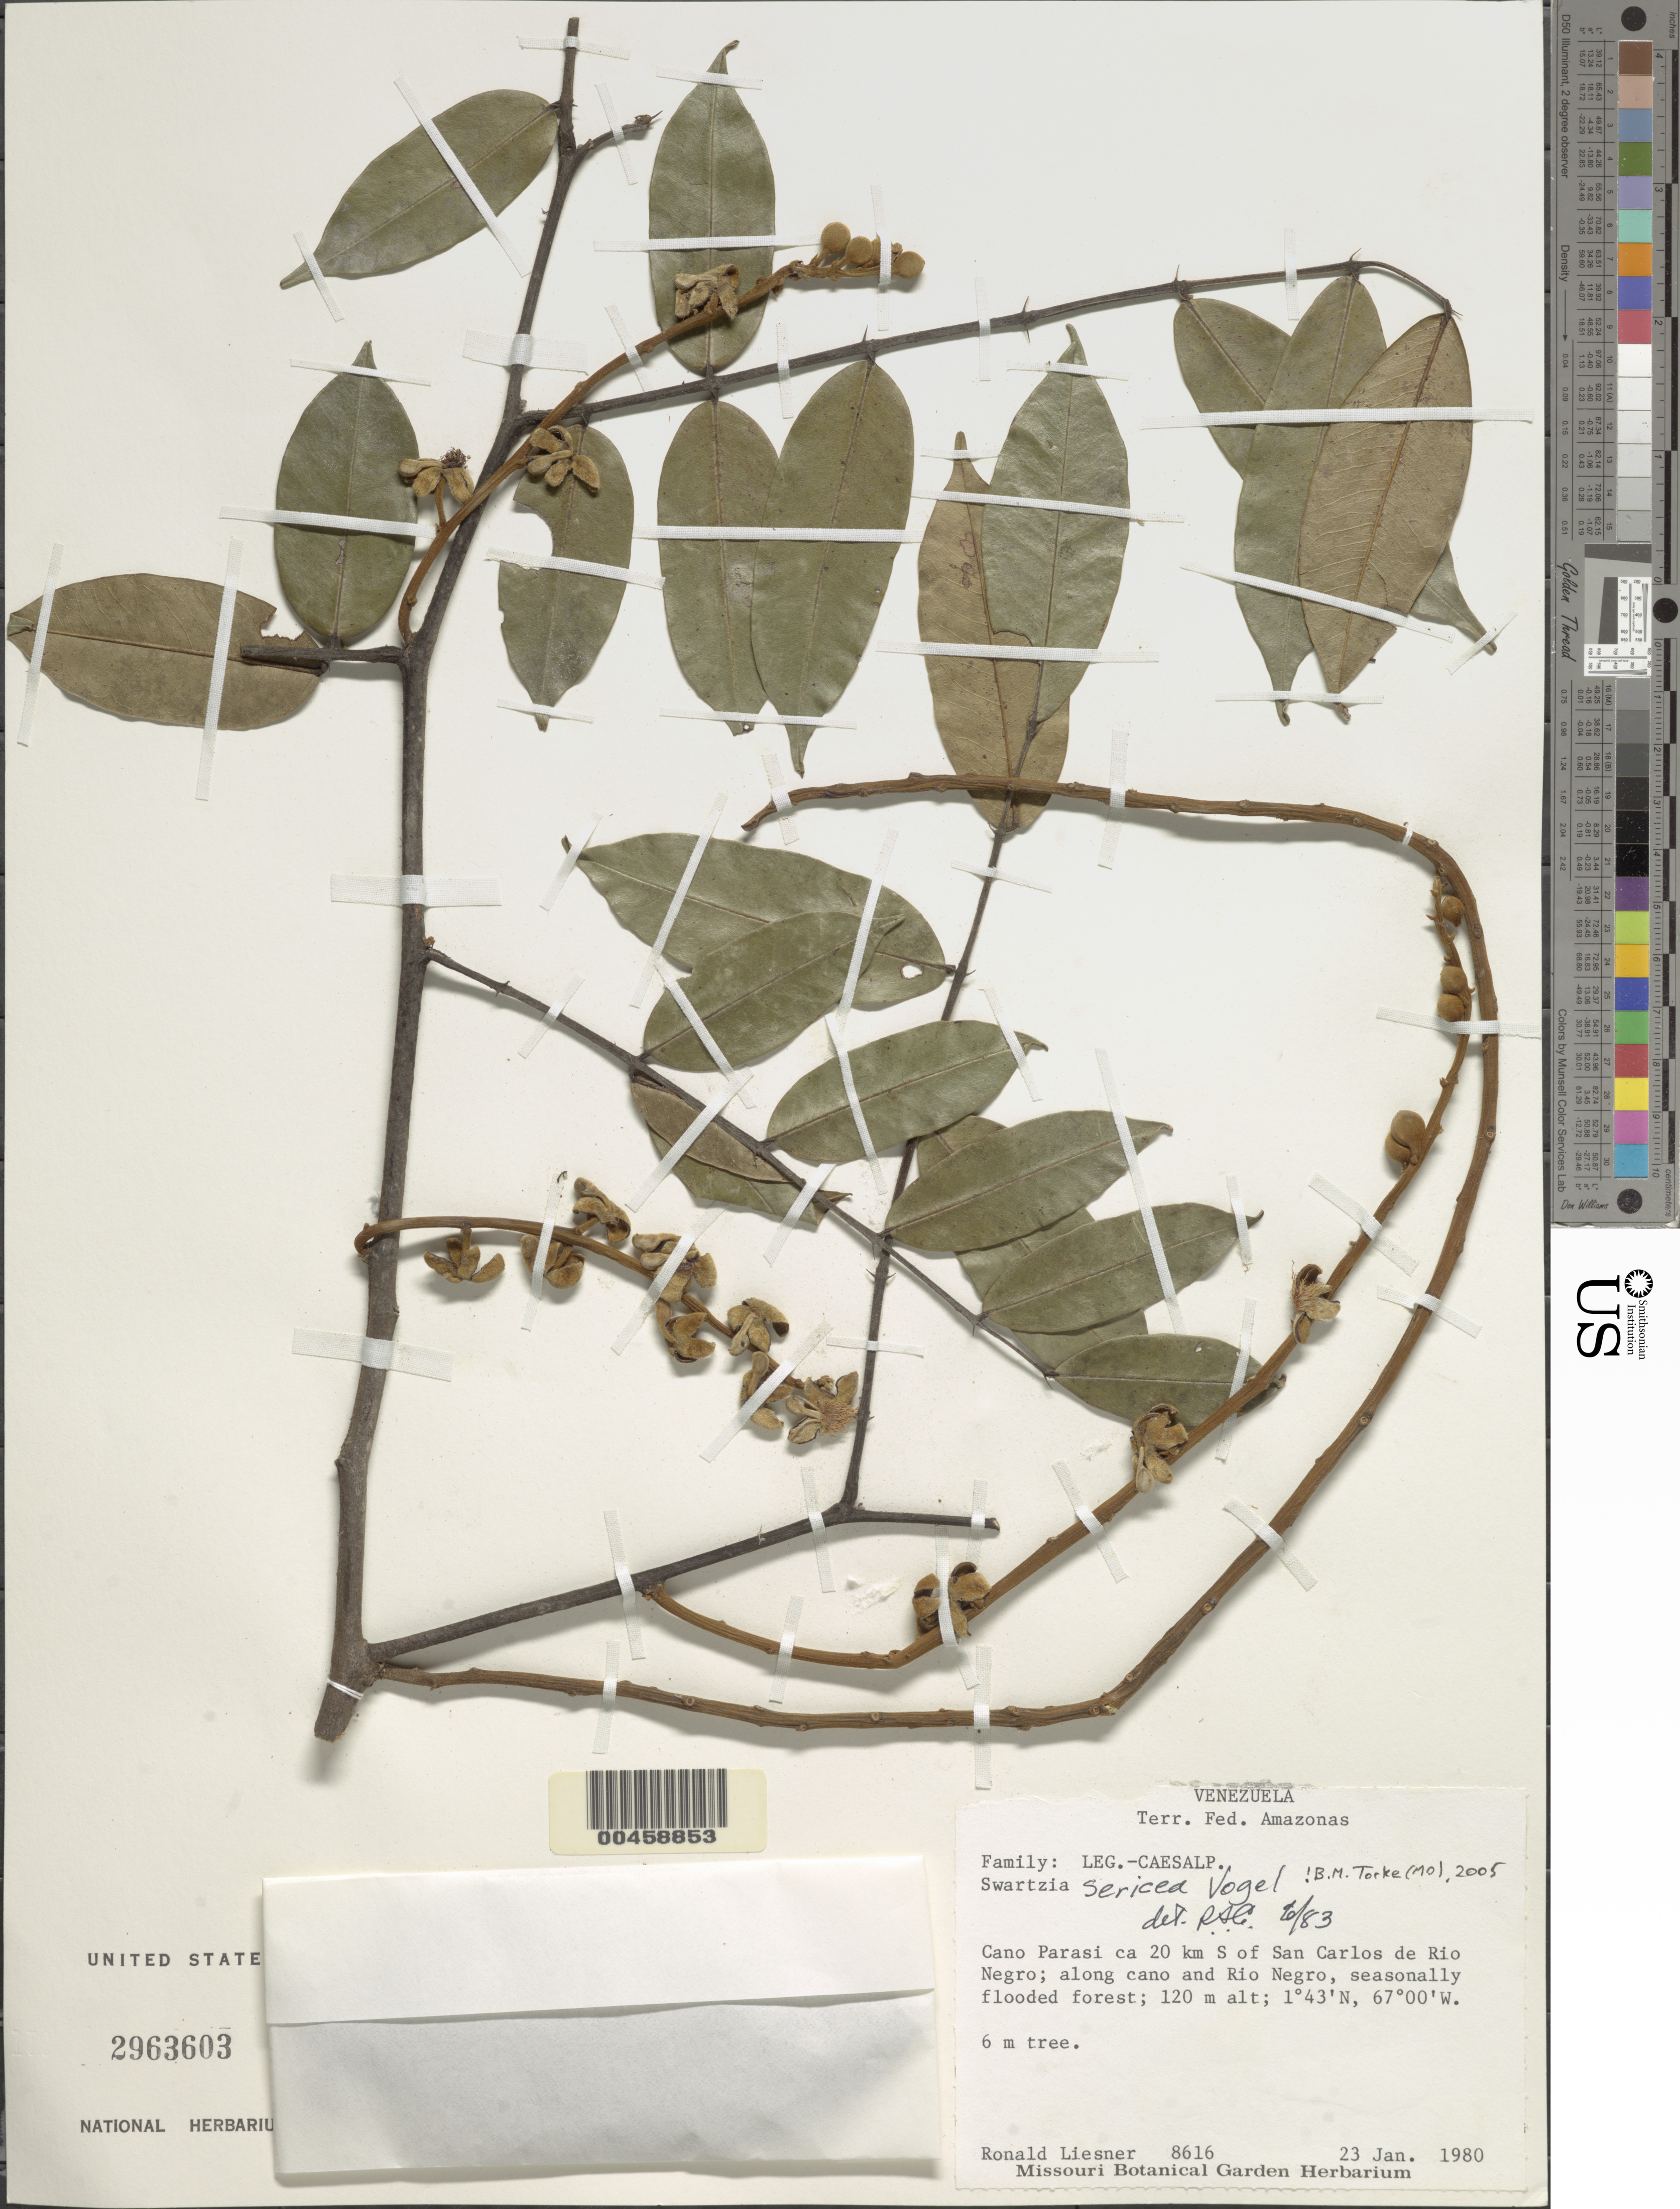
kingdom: Plantae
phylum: Tracheophyta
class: Magnoliopsida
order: Fabales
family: Fabaceae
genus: Swartzia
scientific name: Swartzia sericea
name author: Vogel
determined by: Cowan, R. S.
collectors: R. L. Liesner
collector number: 8616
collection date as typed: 23 Jan 1980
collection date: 1980-01-23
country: Venezuela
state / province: Amazonas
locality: Cano parasi; ca. 20 km s of confluence of rio negro and brazo casiquiare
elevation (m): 120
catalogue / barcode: US 2963603